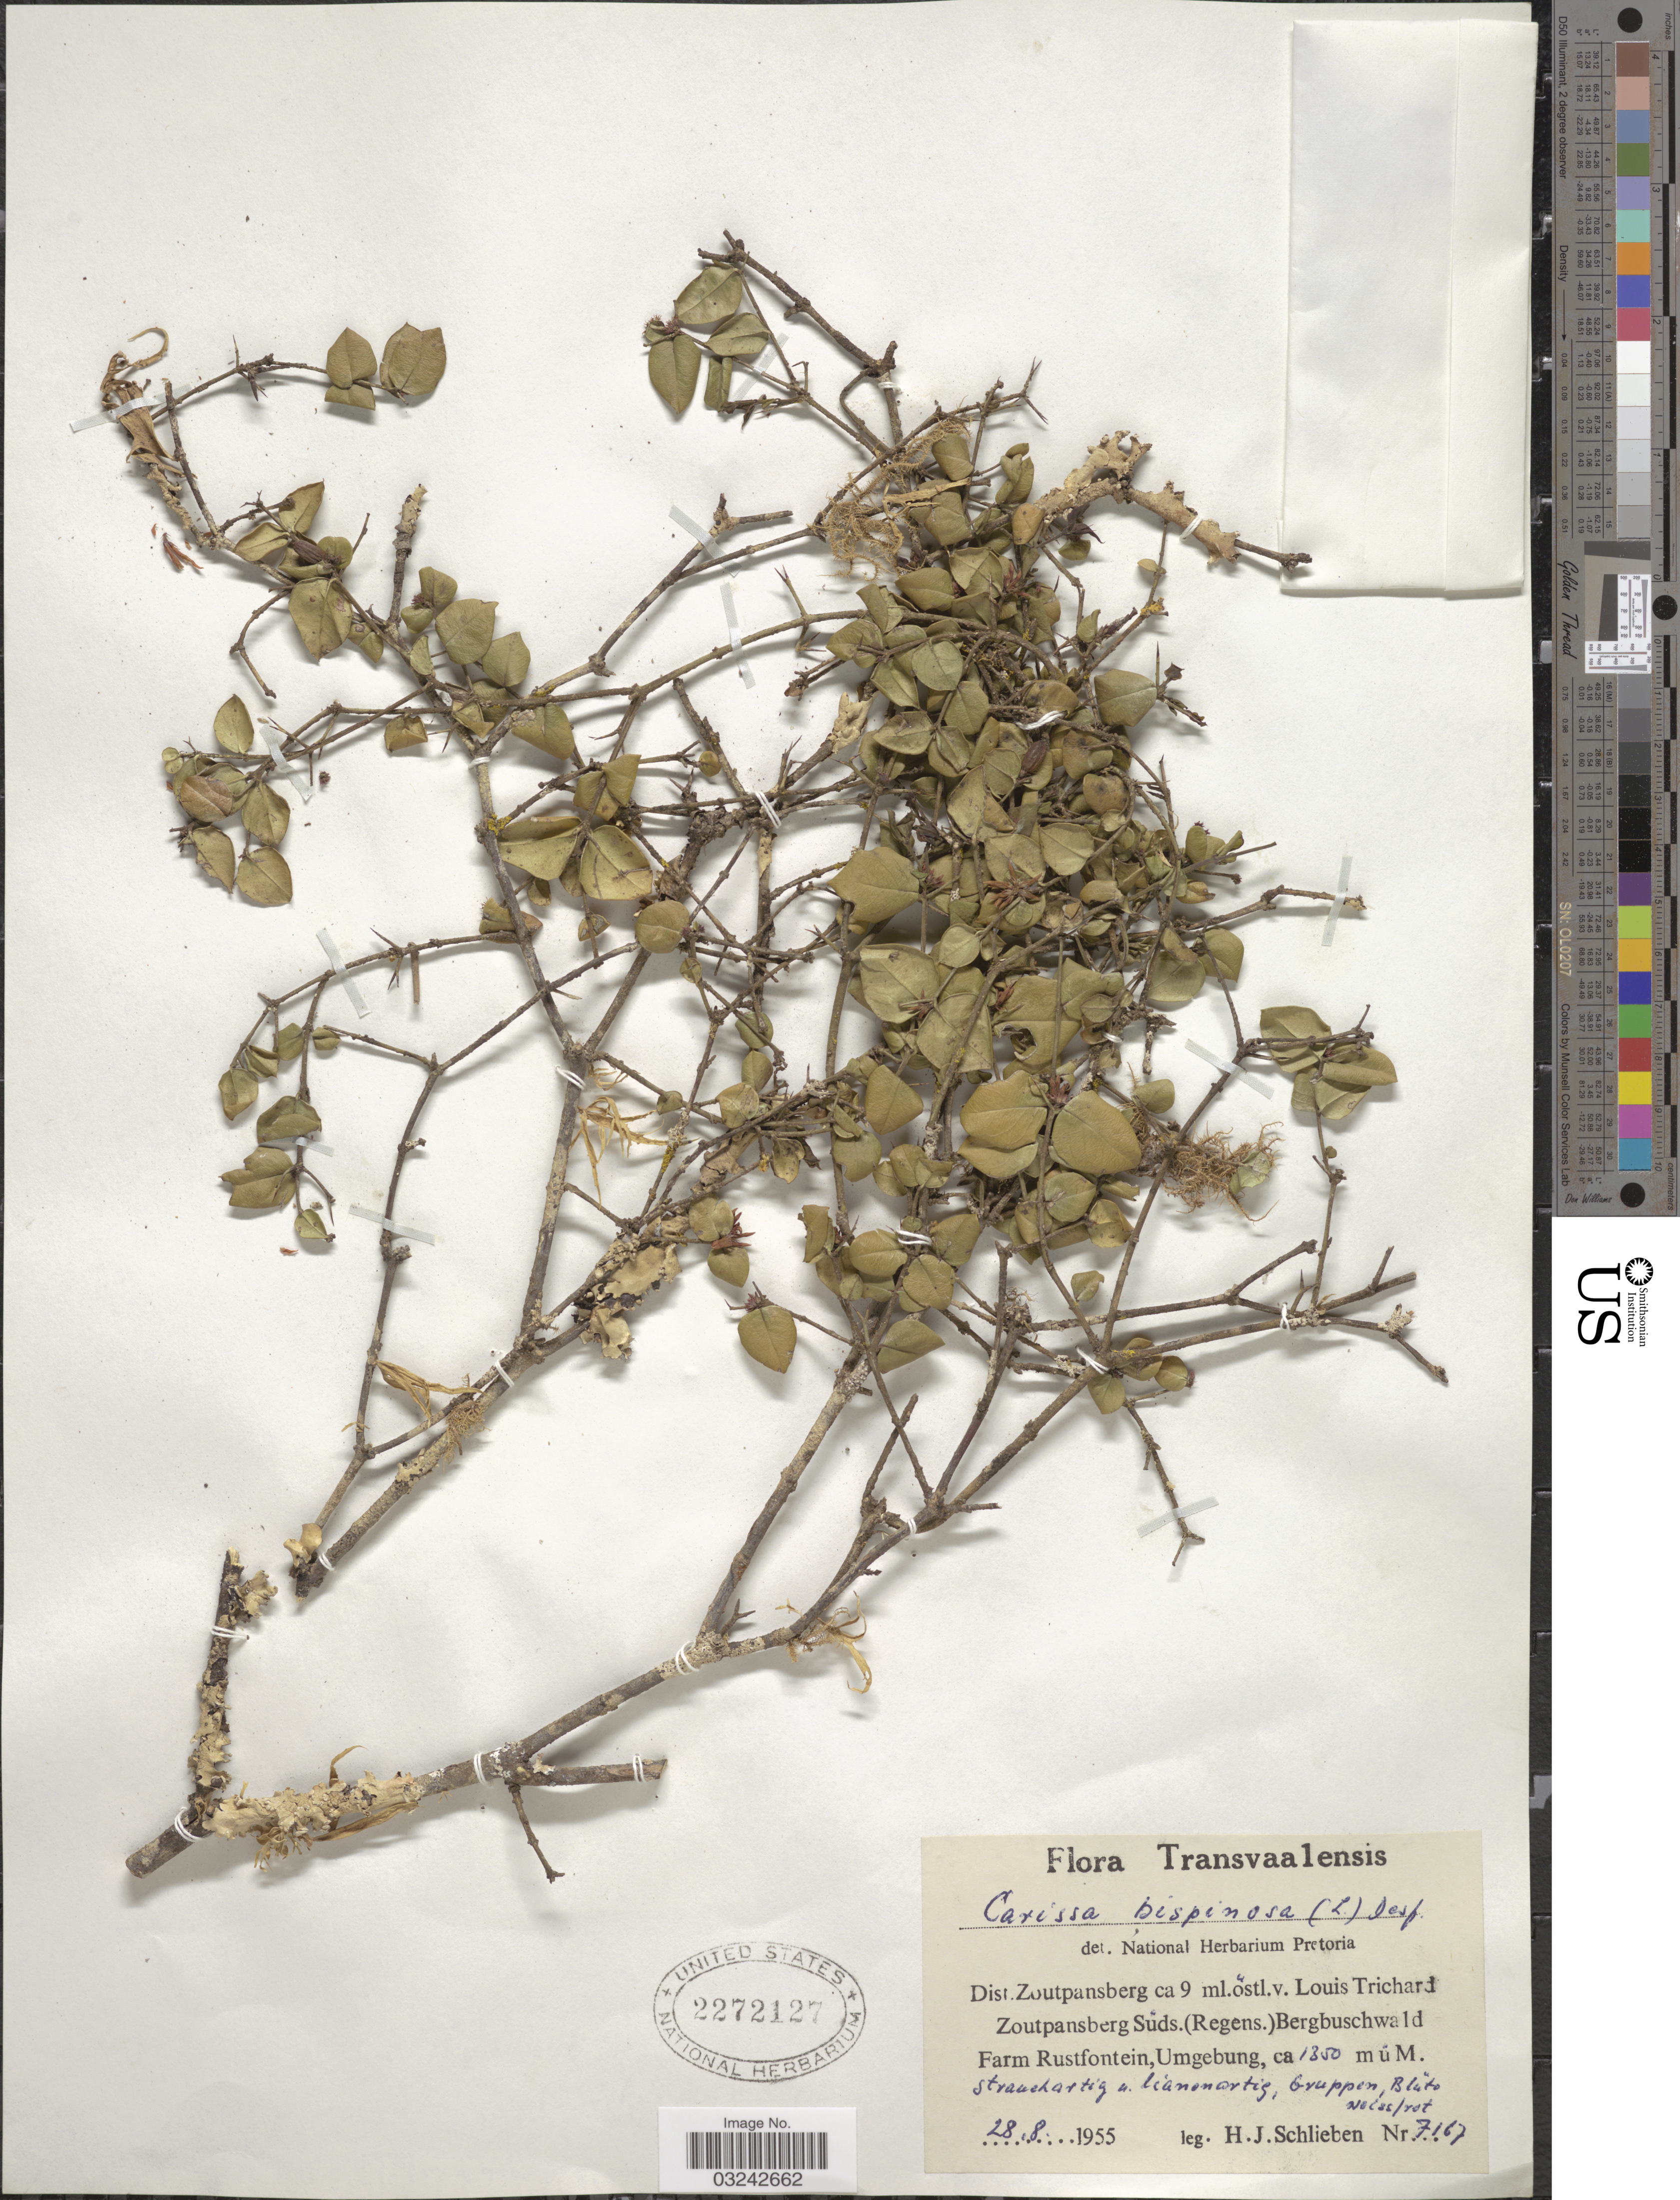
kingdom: Plantae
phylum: Tracheophyta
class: Magnoliopsida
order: Gentianales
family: Apocynaceae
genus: Carissa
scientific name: Carissa bispinosa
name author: (L.) Desf. ex Brenan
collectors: H. J. Schlieben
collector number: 7167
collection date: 1955-08-28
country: South Africa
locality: Transvaalensis. Dist. Zoutpansberg ca 9 ml. östl. v. Louis Trichard Zoutpansberg Süds. (Regens.) Bergbuschwald Farm Rustfontein, Umgebung.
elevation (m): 1350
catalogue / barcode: US 2272127